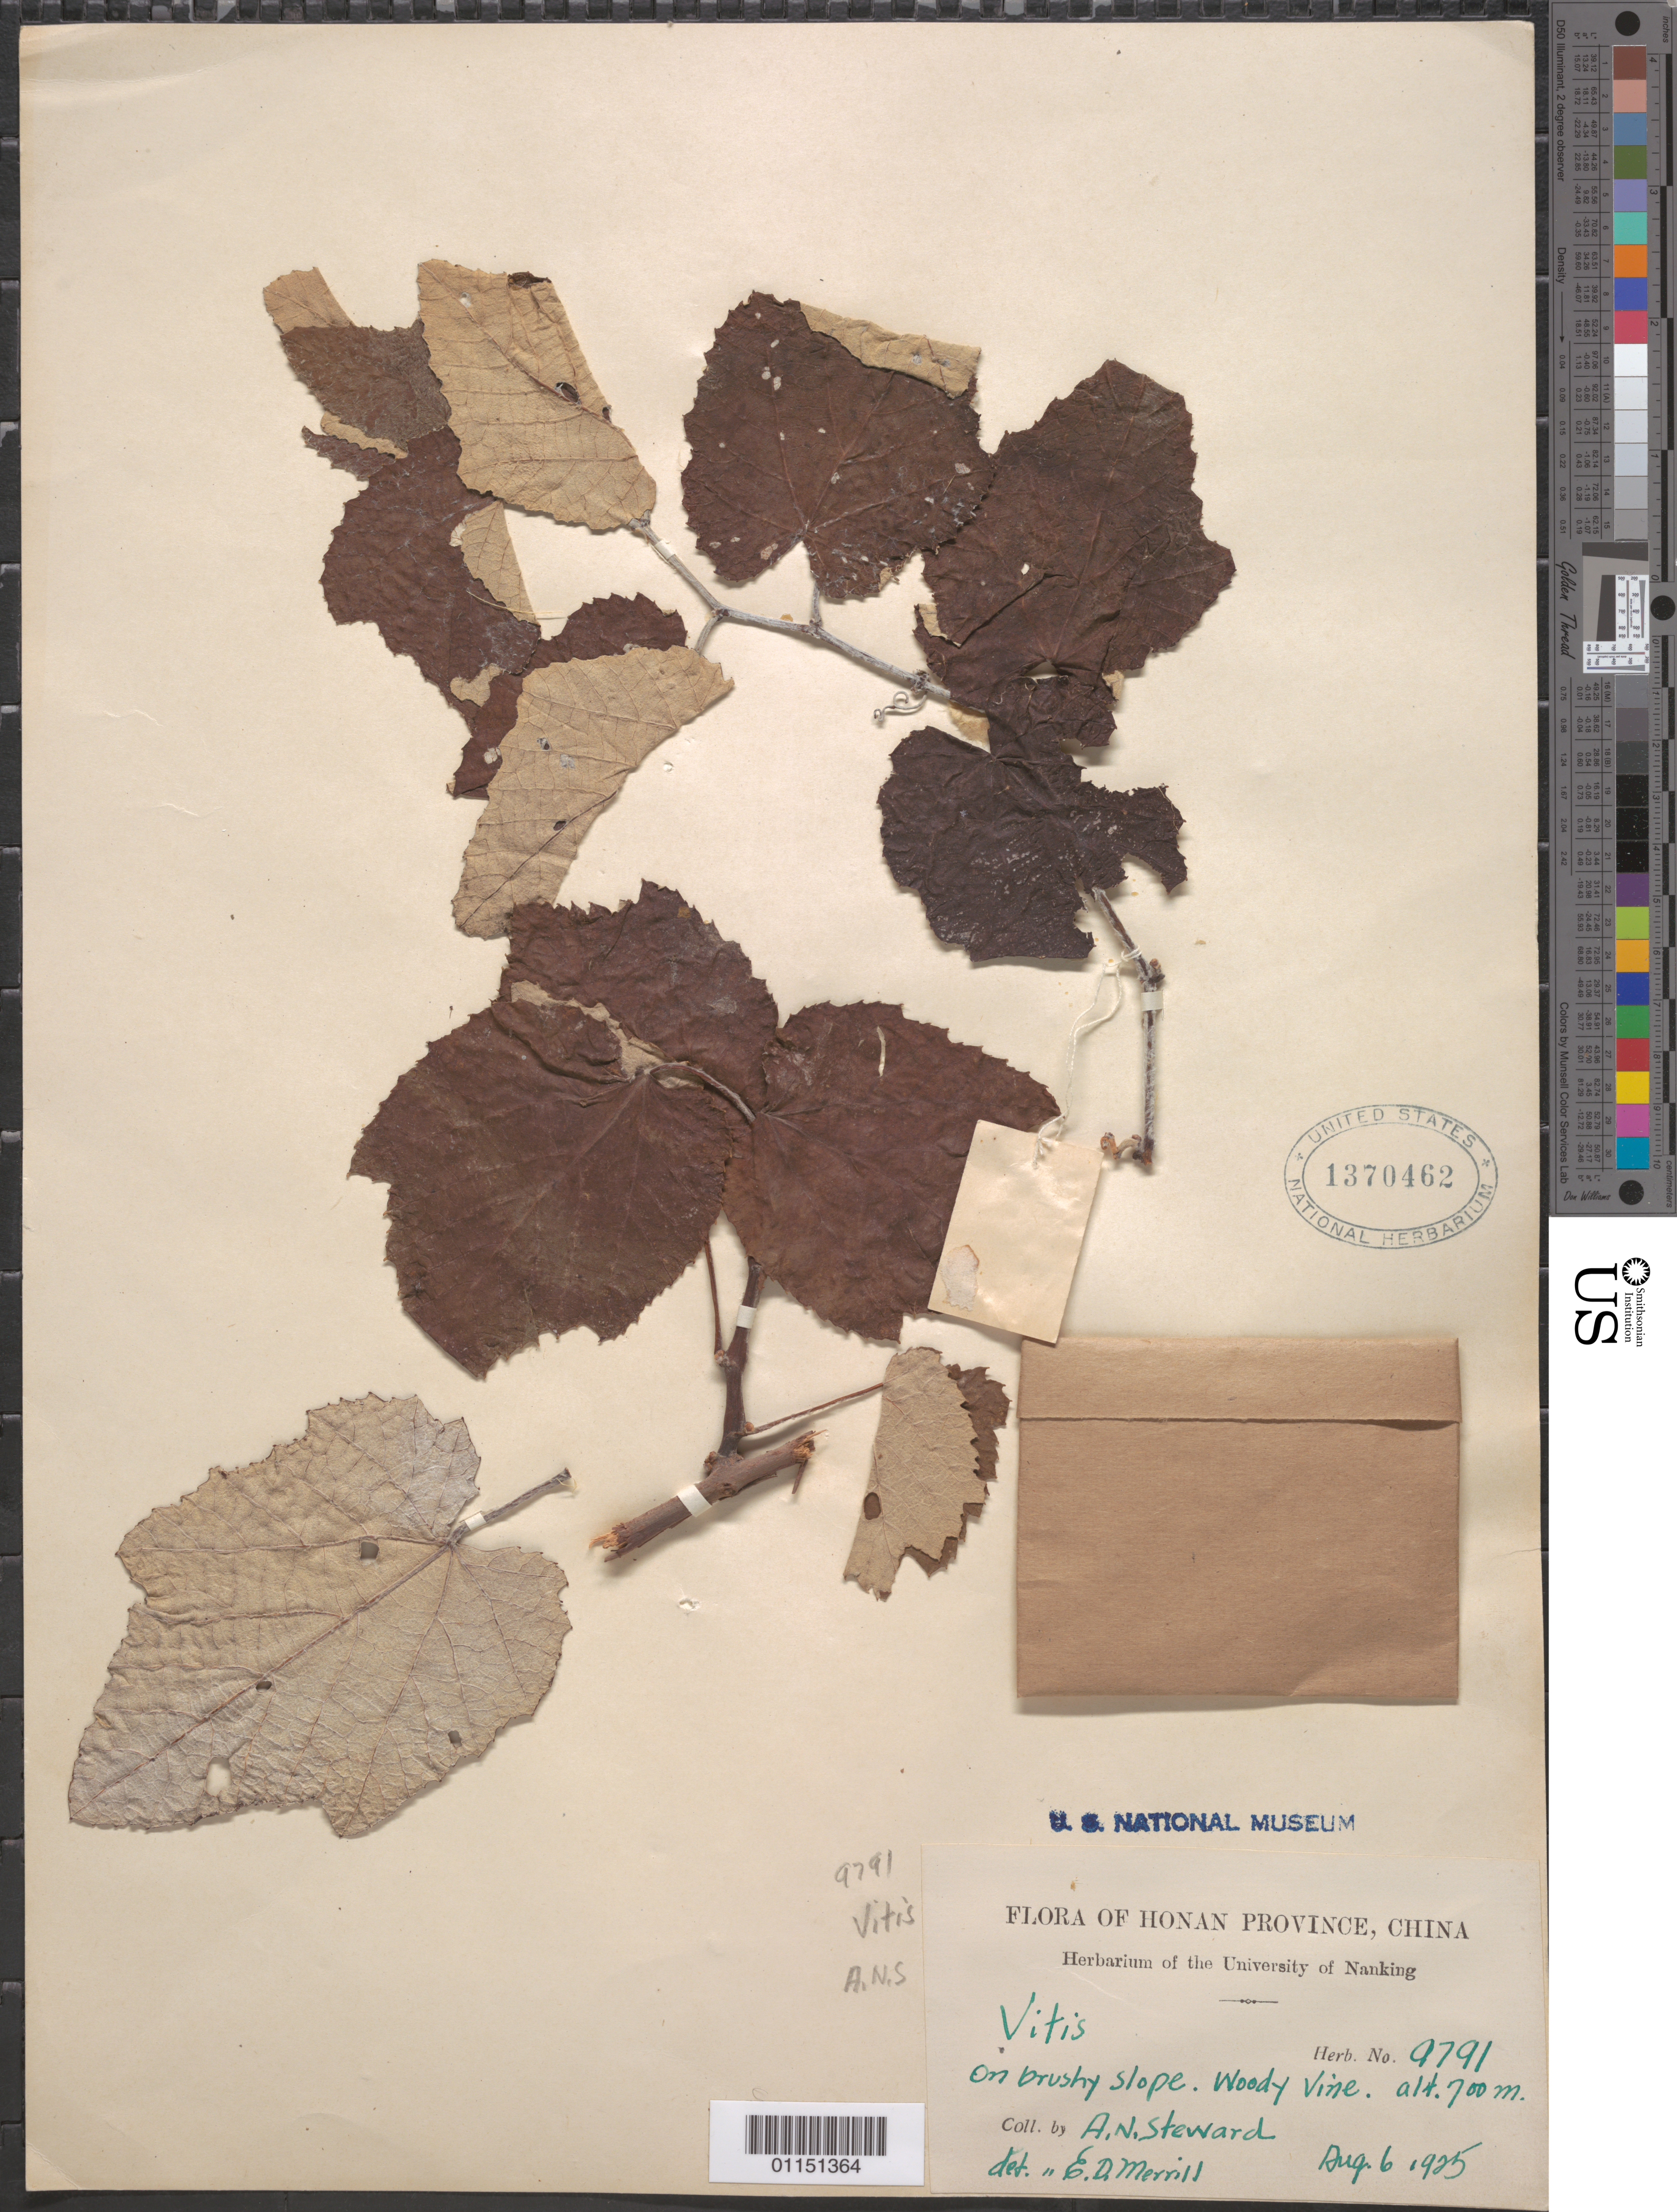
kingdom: Plantae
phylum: Tracheophyta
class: Magnoliopsida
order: Vitales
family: Vitaceae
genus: Vitis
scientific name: Vitis sp.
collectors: A. N. Steward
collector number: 9791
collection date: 1925-08-06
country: China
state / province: Henan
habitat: On brushy slope. Woody vine.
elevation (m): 700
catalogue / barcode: US 1370462